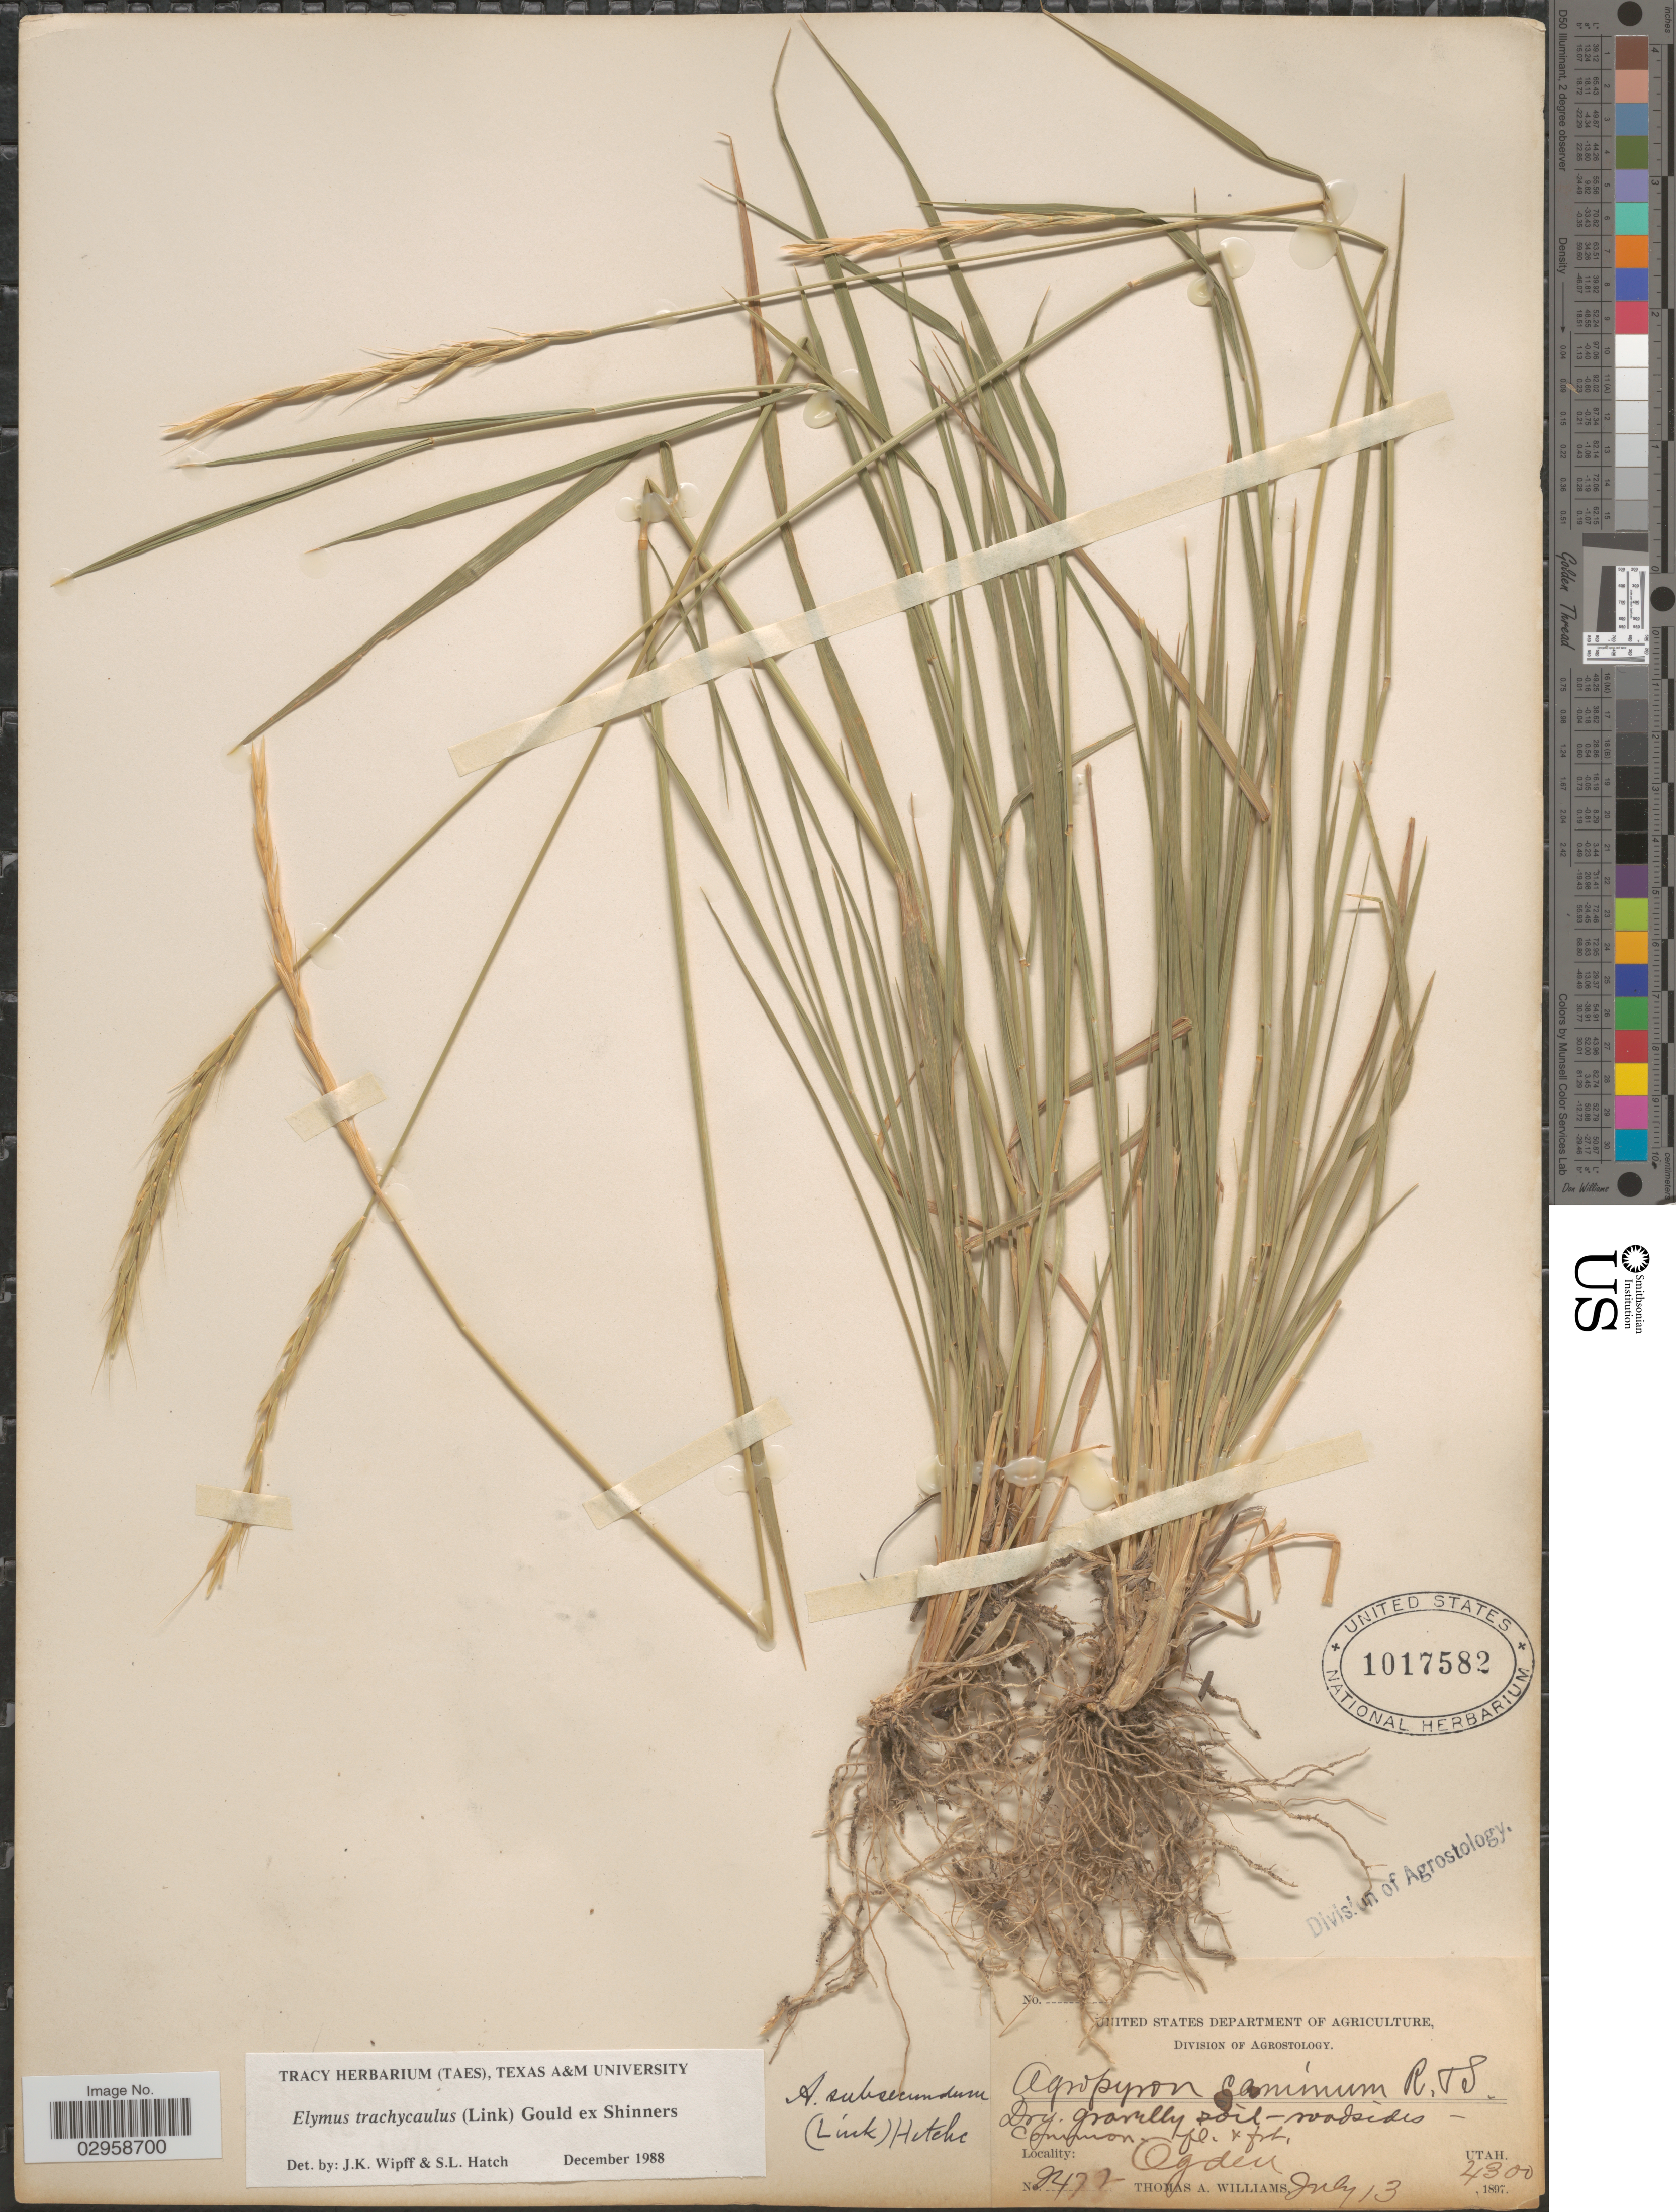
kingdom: Plantae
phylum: Tracheophyta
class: Liliopsida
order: Poales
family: Poaceae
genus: Elymus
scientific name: Elymus trachycaulus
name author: (Link) Gould ex Shinners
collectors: T. A. Williams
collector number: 2472*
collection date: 1897-07-13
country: United States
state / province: Utah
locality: Ogden.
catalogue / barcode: US 1017582